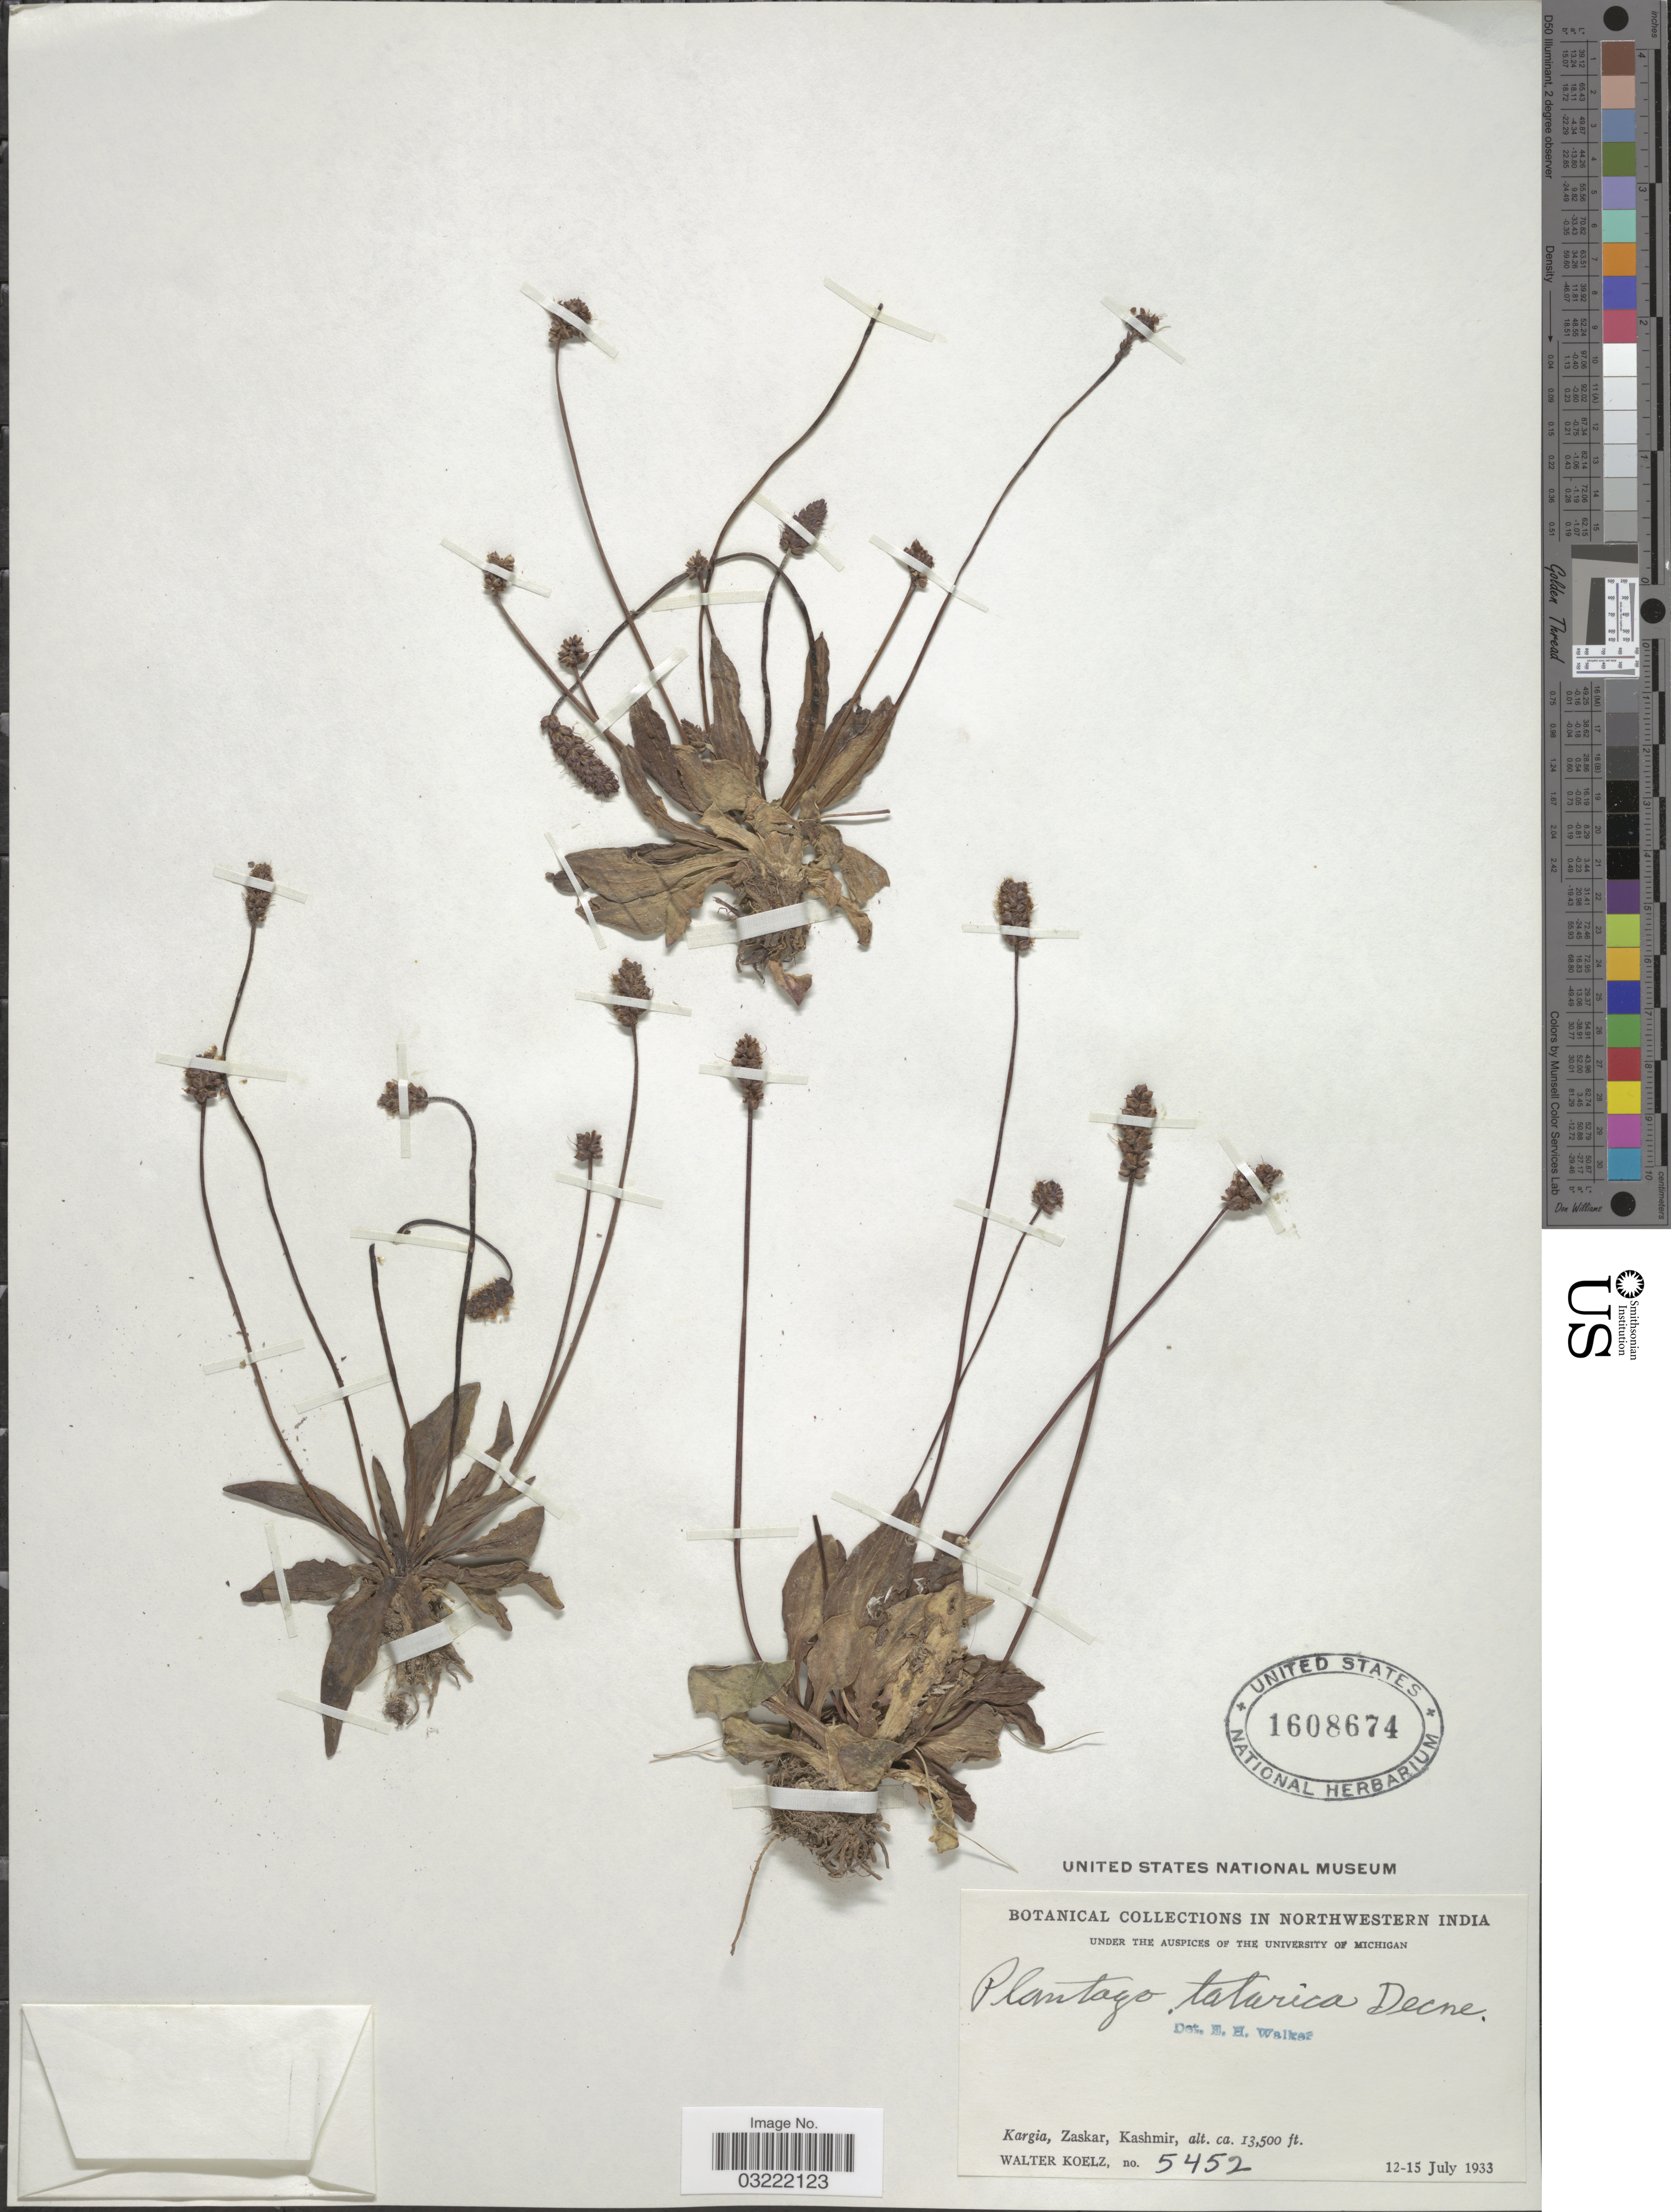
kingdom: Plantae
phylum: Tracheophyta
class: Magnoliopsida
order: Lamiales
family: Plantaginaceae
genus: Plantago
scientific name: Plantago gentianoides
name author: Sibth. & Sm.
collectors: W. N. Koelz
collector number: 5452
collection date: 1933-07-12/1933-07-15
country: India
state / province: Jammu and Kashmir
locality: Northwestern India. Kargia, Zaskar, Kashmir.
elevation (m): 4115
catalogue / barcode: US 1608674